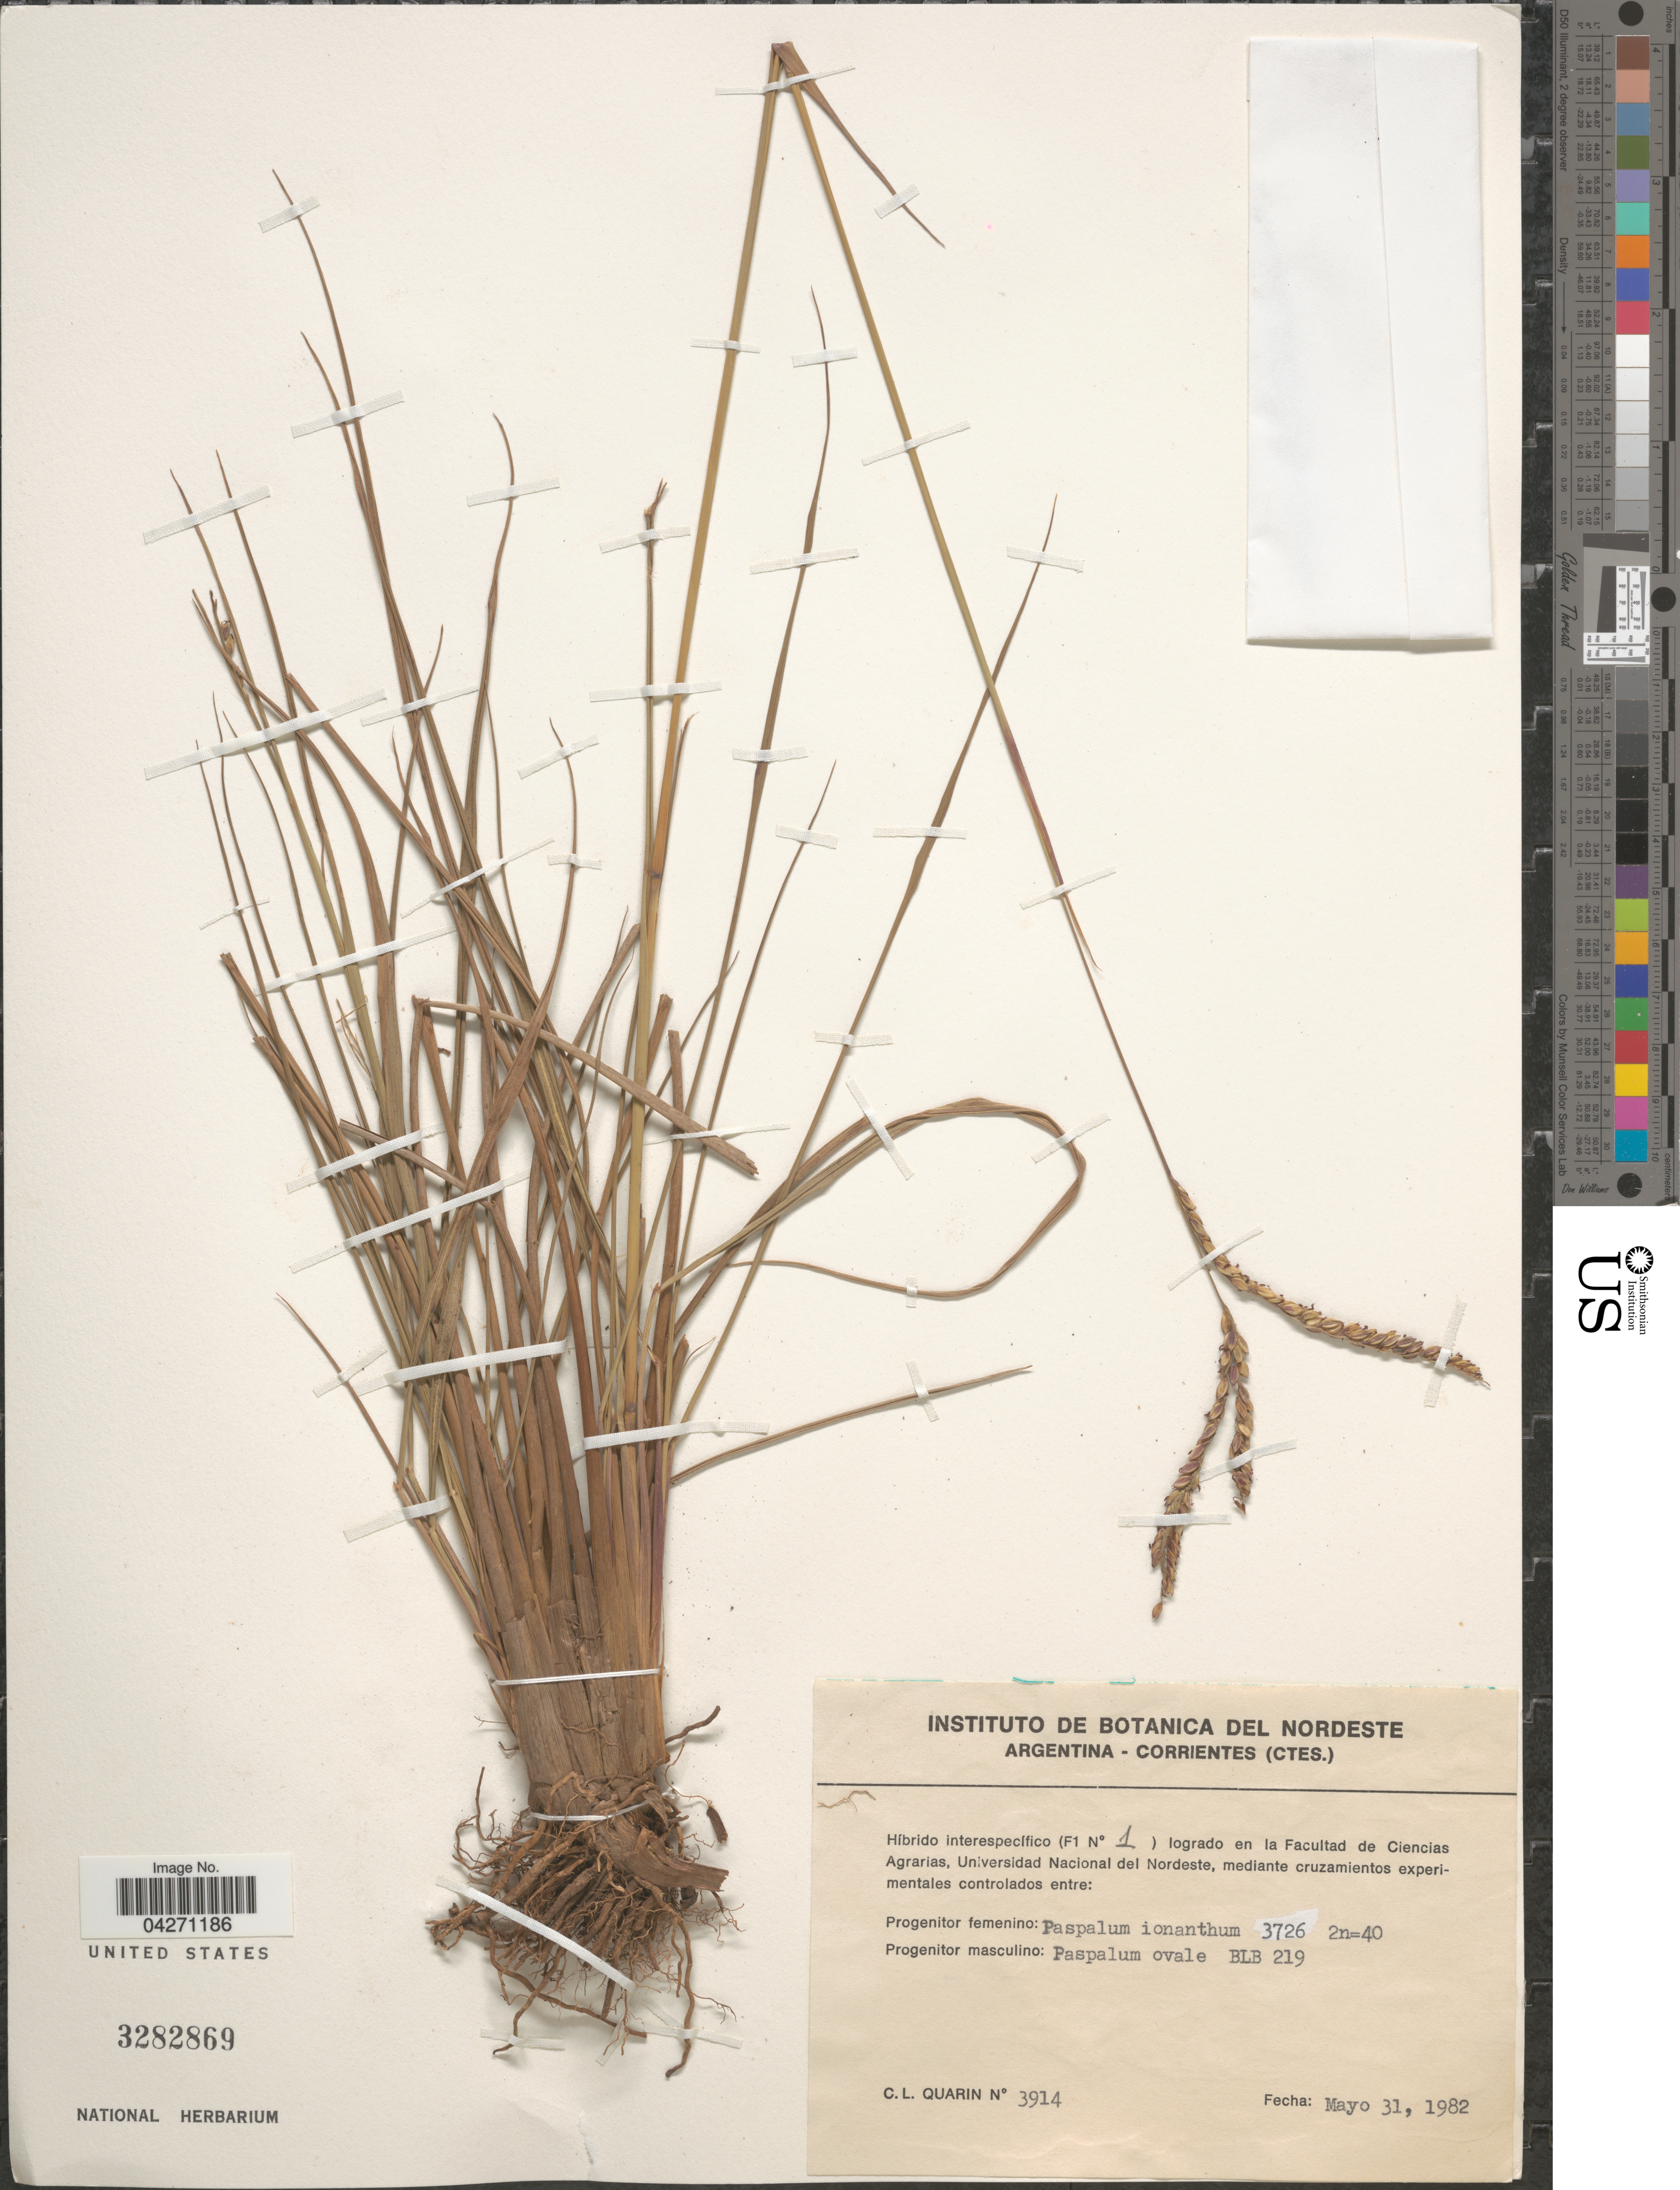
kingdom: Plantae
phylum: Tracheophyta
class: Liliopsida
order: Poales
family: Poaceae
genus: Paspalum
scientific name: Paspalum ionanthum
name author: Chase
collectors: C. Quarin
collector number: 3914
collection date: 1982-05-31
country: Argentina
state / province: Corrientes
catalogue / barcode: US 3282869